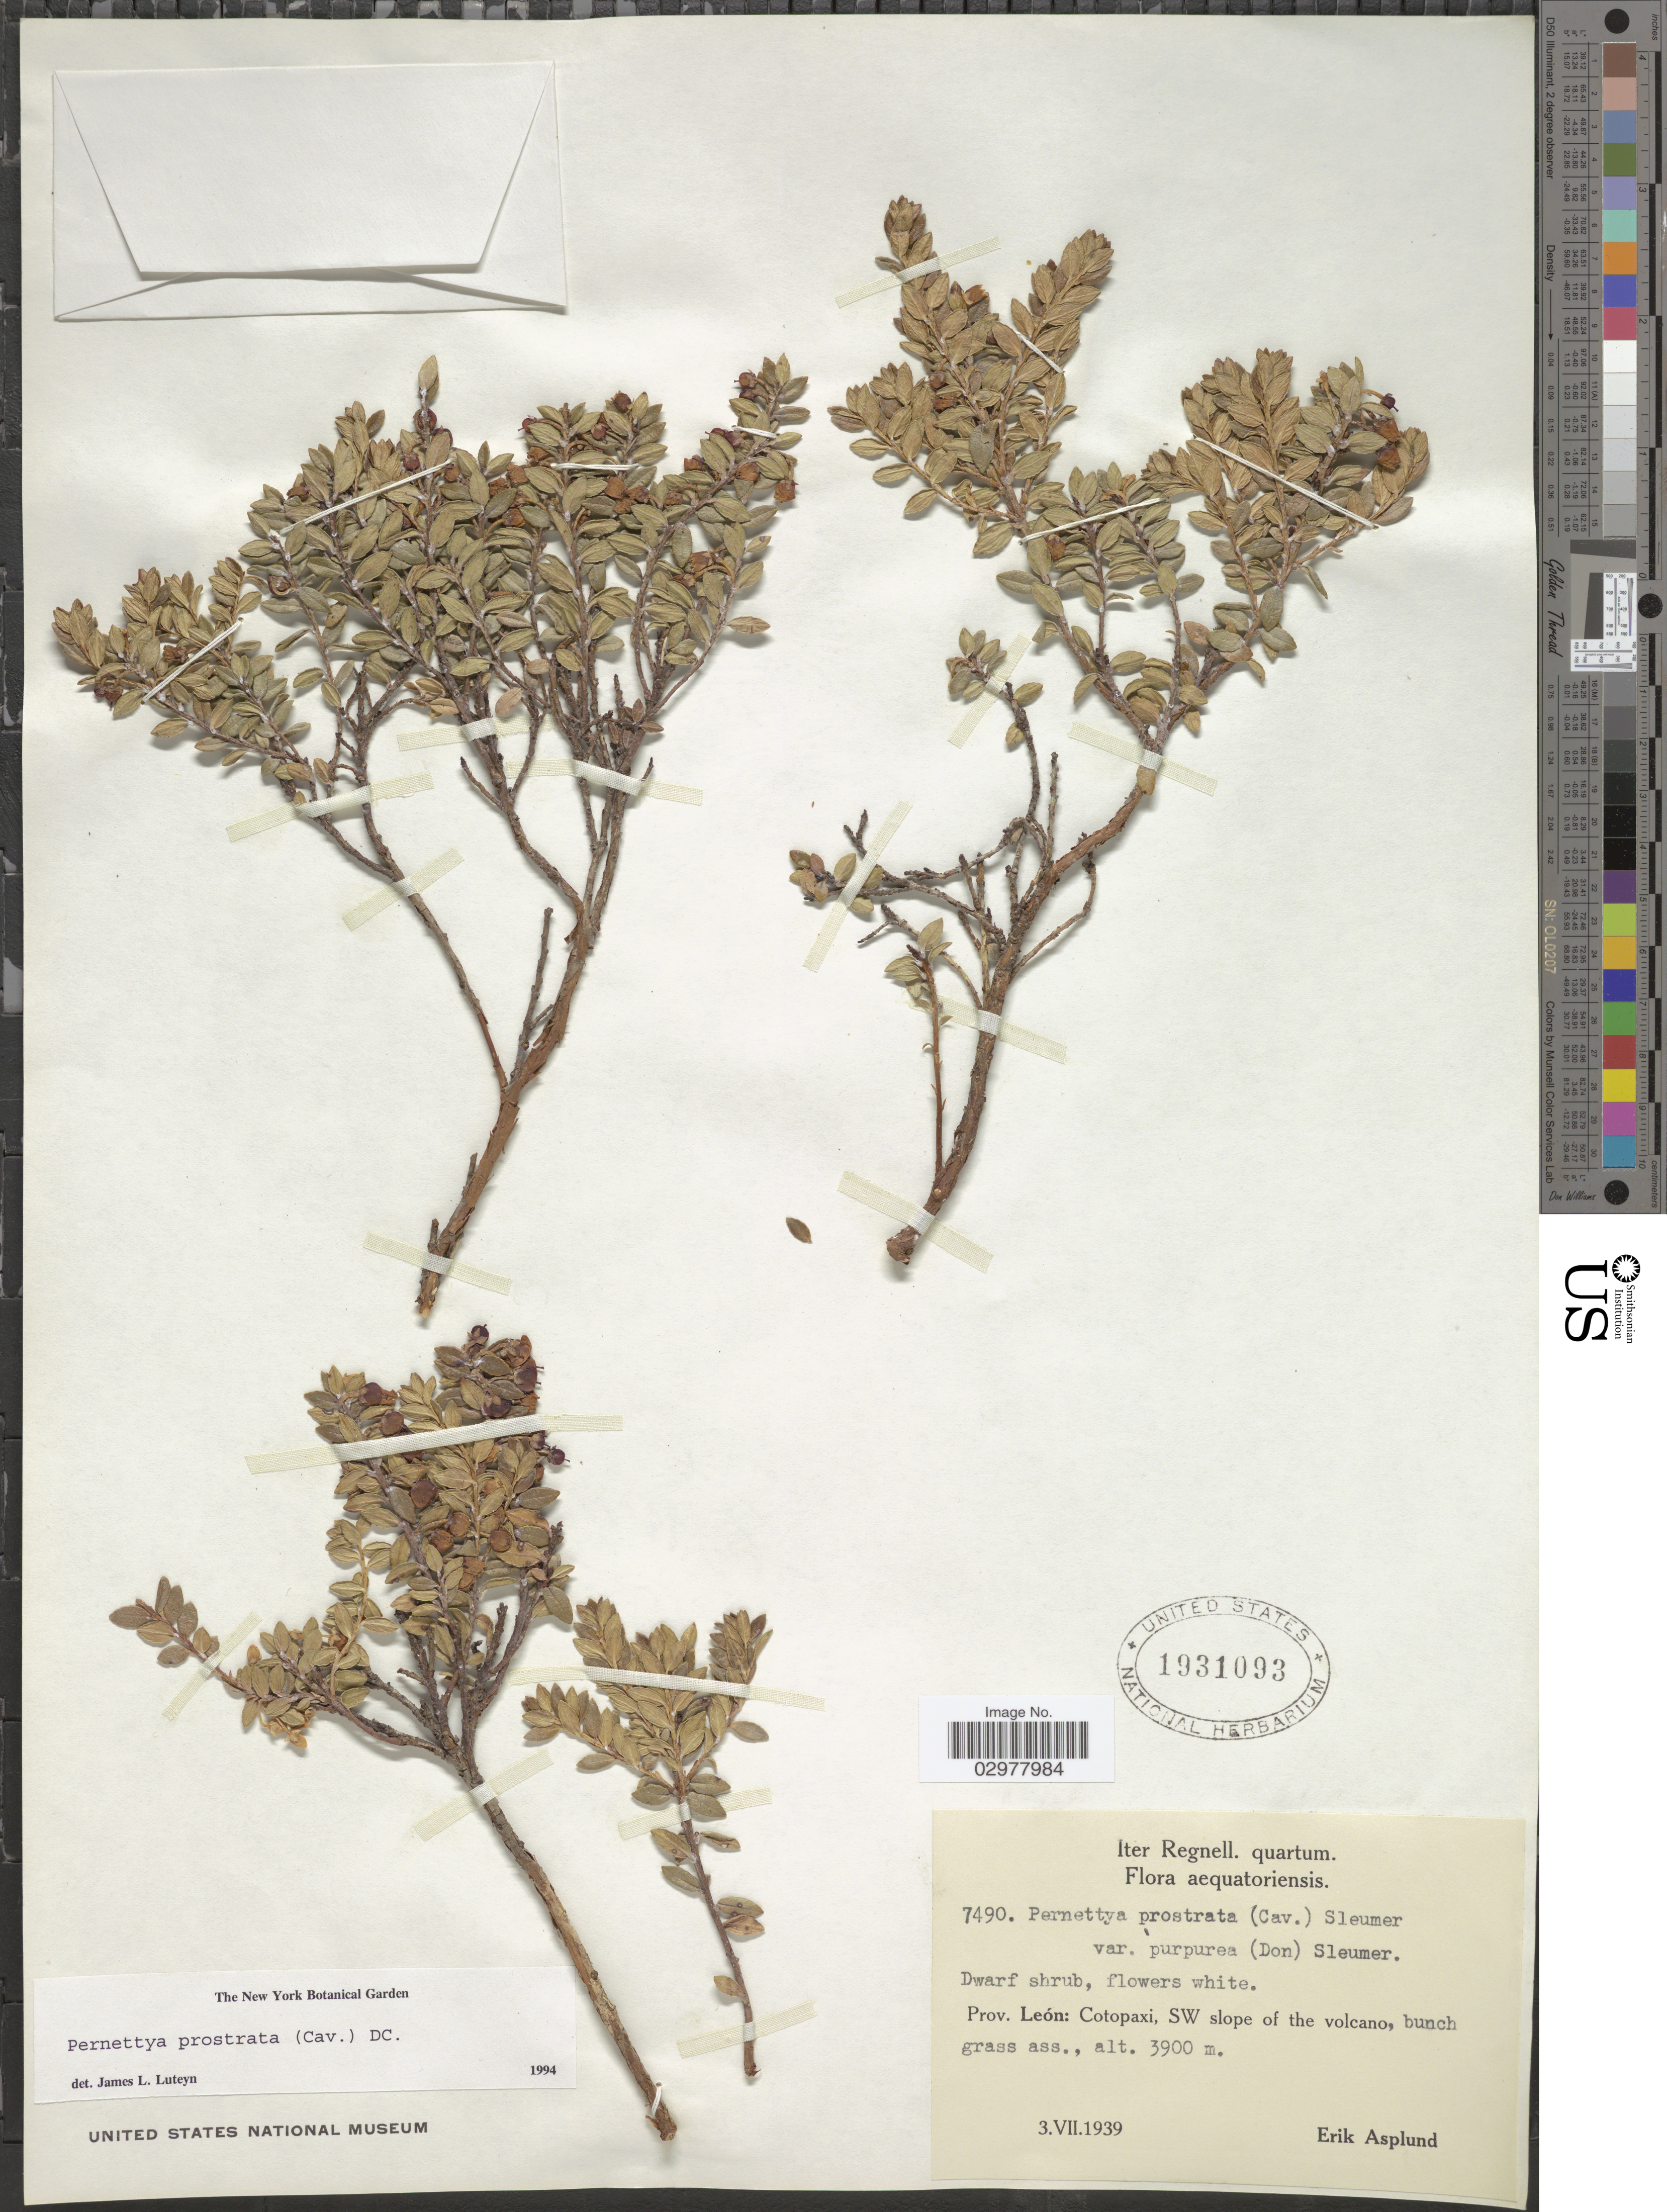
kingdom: Plantae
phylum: Tracheophyta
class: Magnoliopsida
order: Ericales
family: Ericaceae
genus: Pernettya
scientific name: Pernettya prostrata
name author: (Cav.) DC.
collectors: E. Asplund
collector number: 7490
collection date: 1939-07-03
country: Ecuador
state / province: Cotopaxi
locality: Prov. León: Cotopaxi, SW slope of the volcano.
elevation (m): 3900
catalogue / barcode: US 1931093